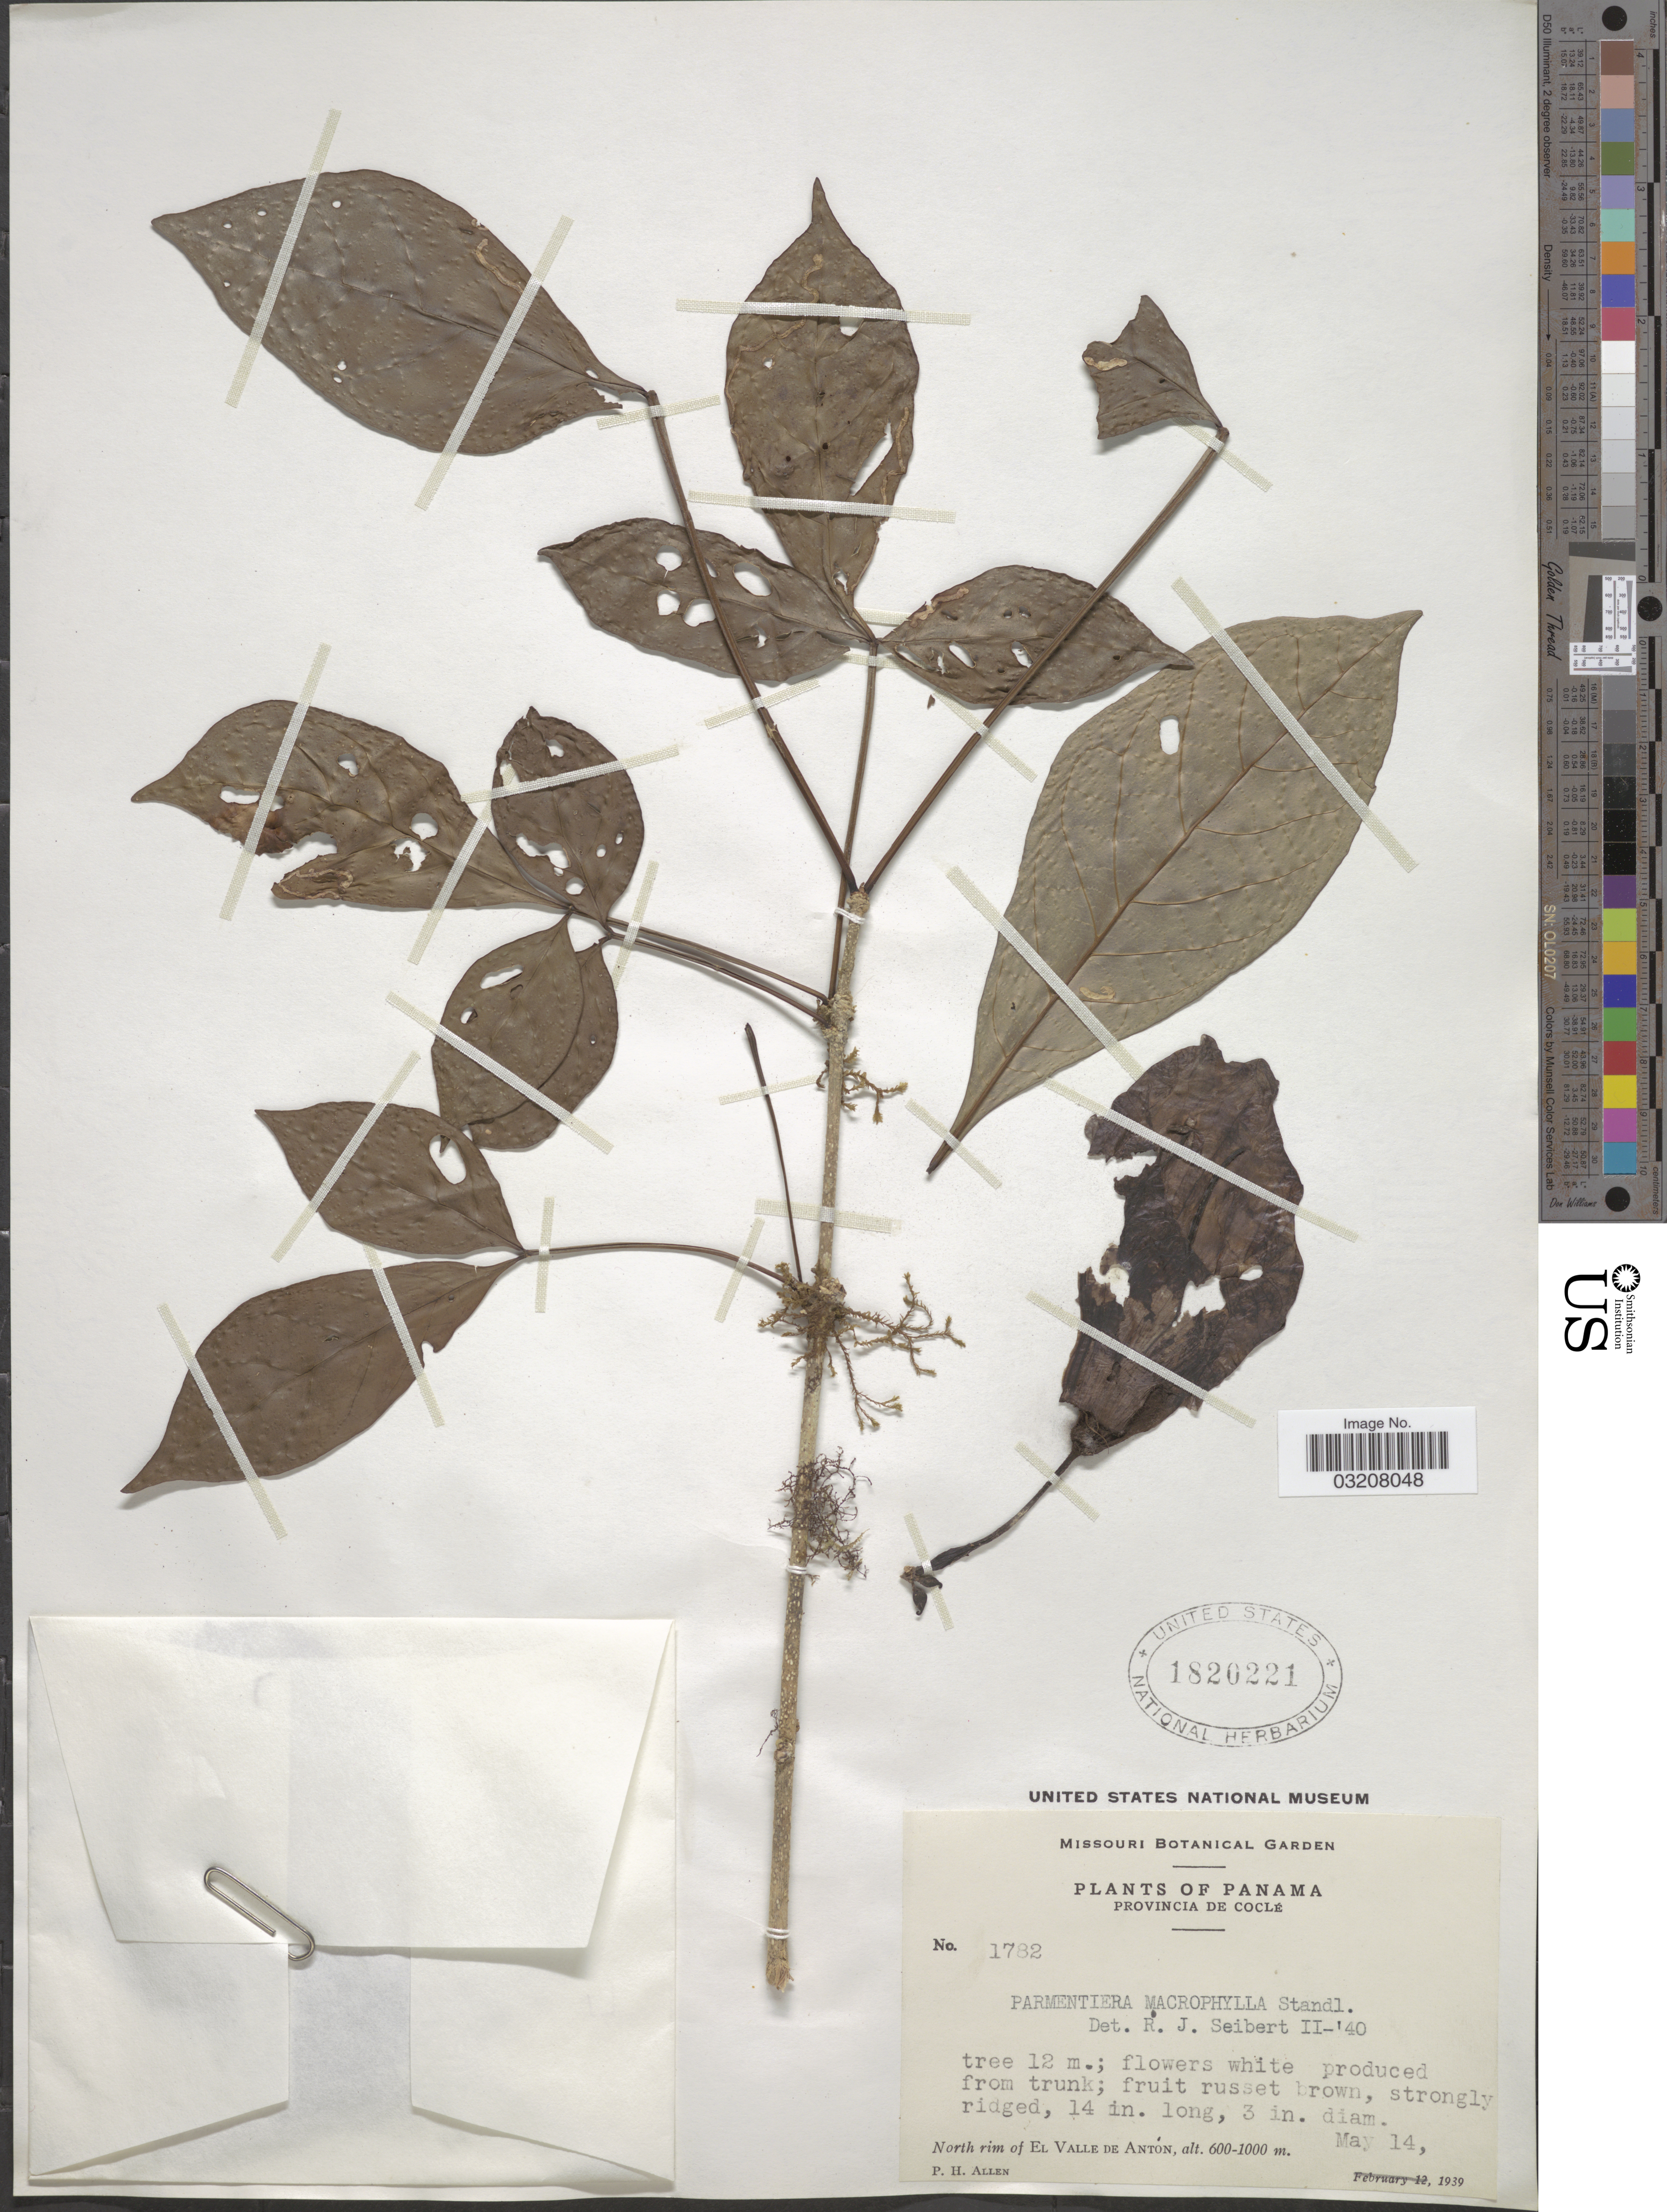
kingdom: Plantae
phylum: Tracheophyta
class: Magnoliopsida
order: Lamiales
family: Bignoniaceae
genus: Parmentiera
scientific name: Parmentiera macrophylla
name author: Standl.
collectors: P. H. Allen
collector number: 1782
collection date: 1939-05-14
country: Panama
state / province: Coclé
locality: North rim of El Valle de Anton.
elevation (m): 600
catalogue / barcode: US 1820221